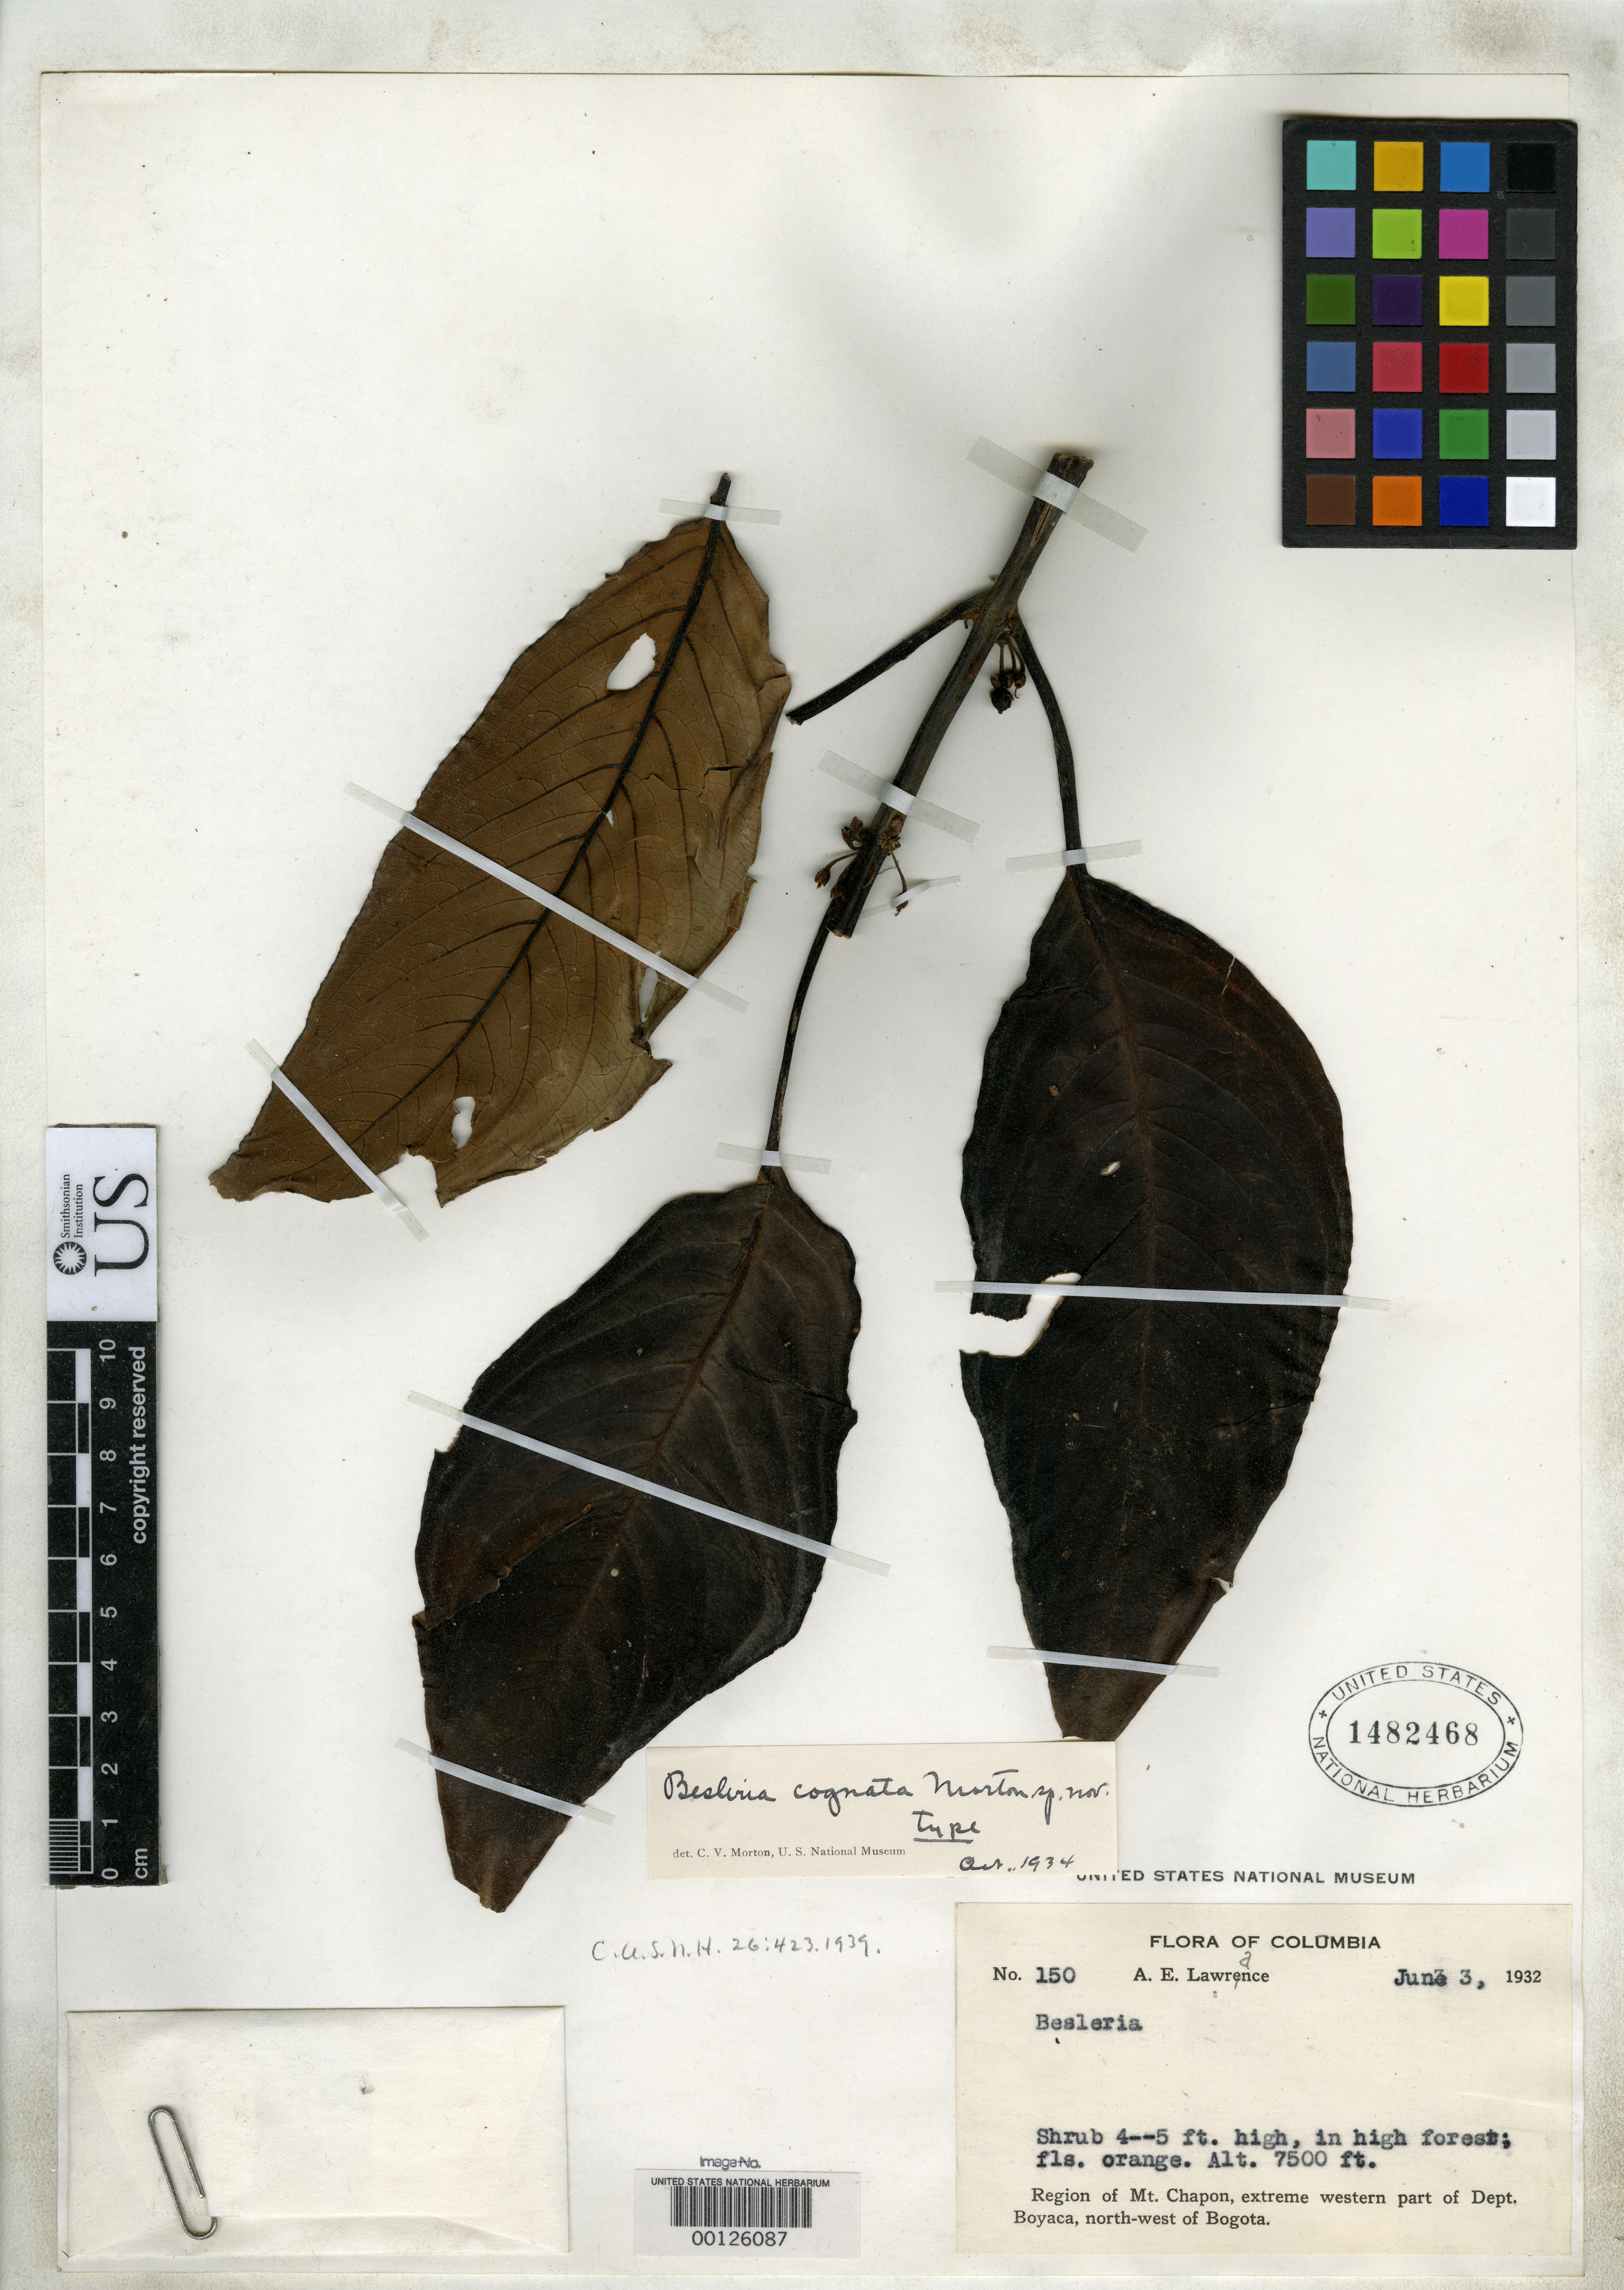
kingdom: Plantae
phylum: Tracheophyta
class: Magnoliopsida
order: Lamiales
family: Gesneriaceae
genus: Besleria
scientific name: Besleria cognata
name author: C.V. Morton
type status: Holotype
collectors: A. Lawrance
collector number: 150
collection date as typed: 03 Jun 1932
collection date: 1932-06-03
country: Colombia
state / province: Boyacá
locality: Mt. Chapon region.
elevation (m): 2250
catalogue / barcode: US 1482468